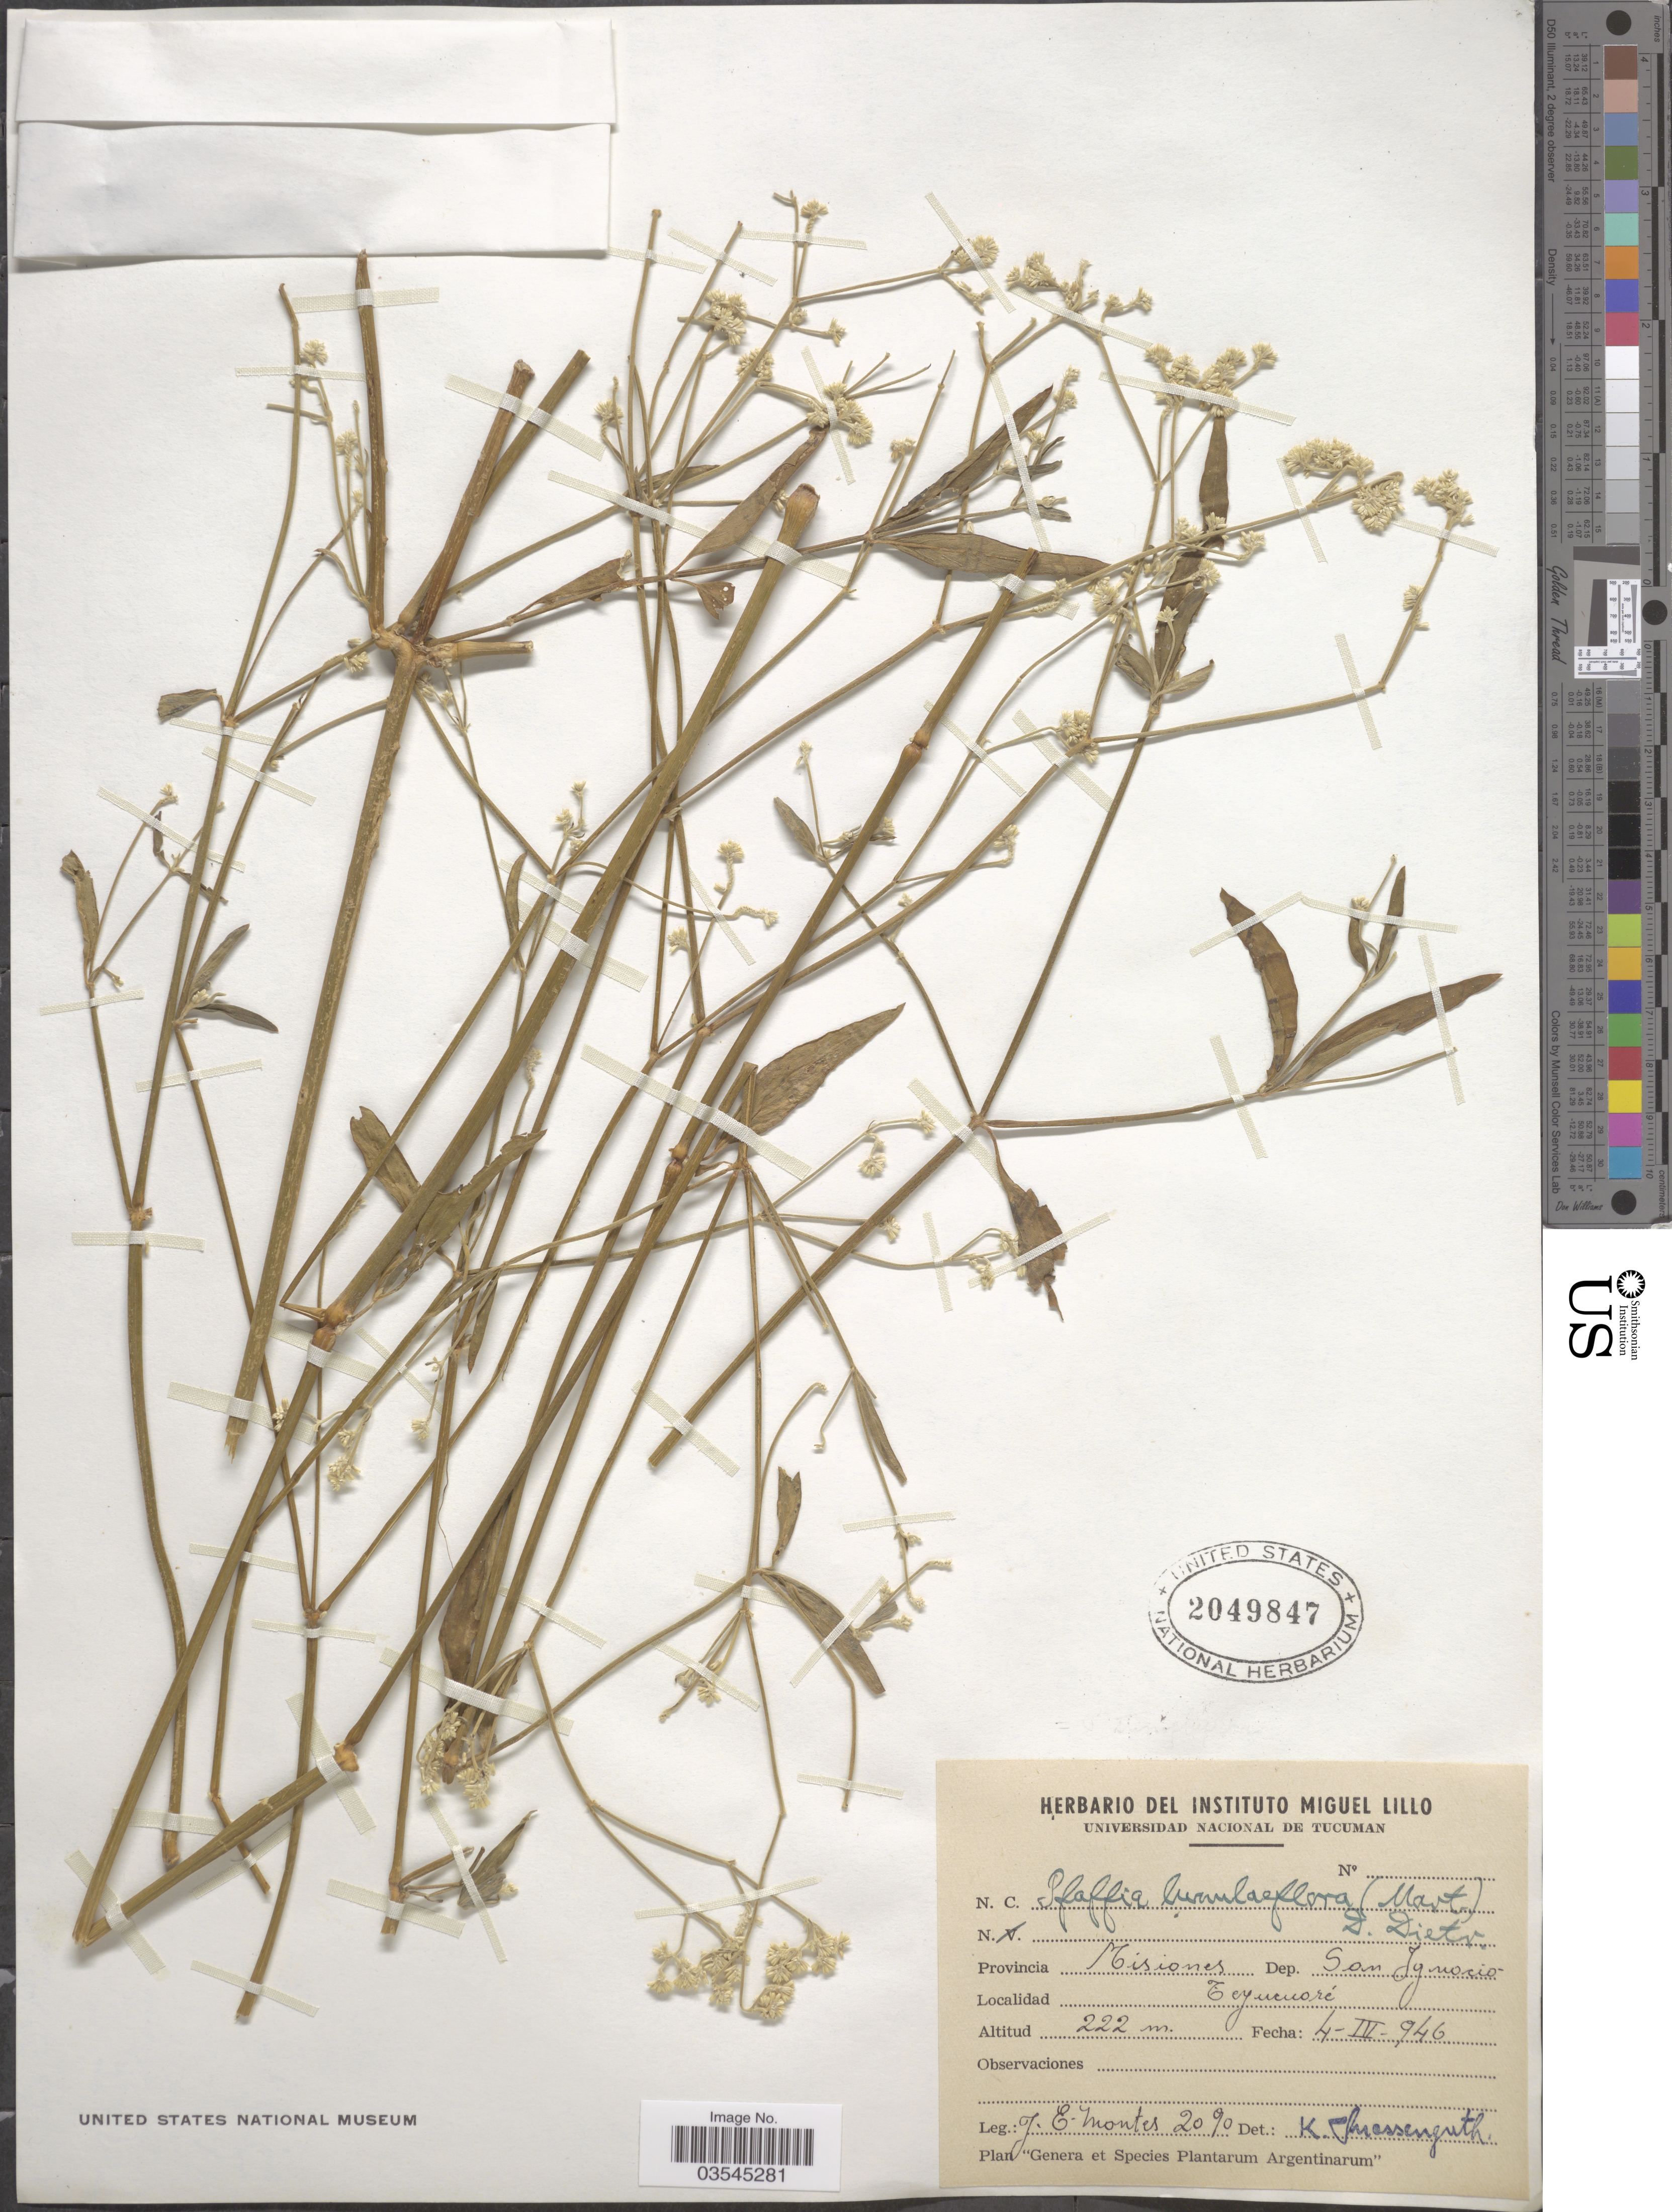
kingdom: Plantae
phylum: Tracheophyta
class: Magnoliopsida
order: Caryophyllales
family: Amaranthaceae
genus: Pfaffia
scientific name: Pfaffia glomerata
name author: (Spreng.) Pedersen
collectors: J. E. Montes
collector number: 2090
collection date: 1946-04-04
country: Argentina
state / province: Misiones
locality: Dep. San Ignacio. Teyucuoré.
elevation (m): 222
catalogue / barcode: US 2049847